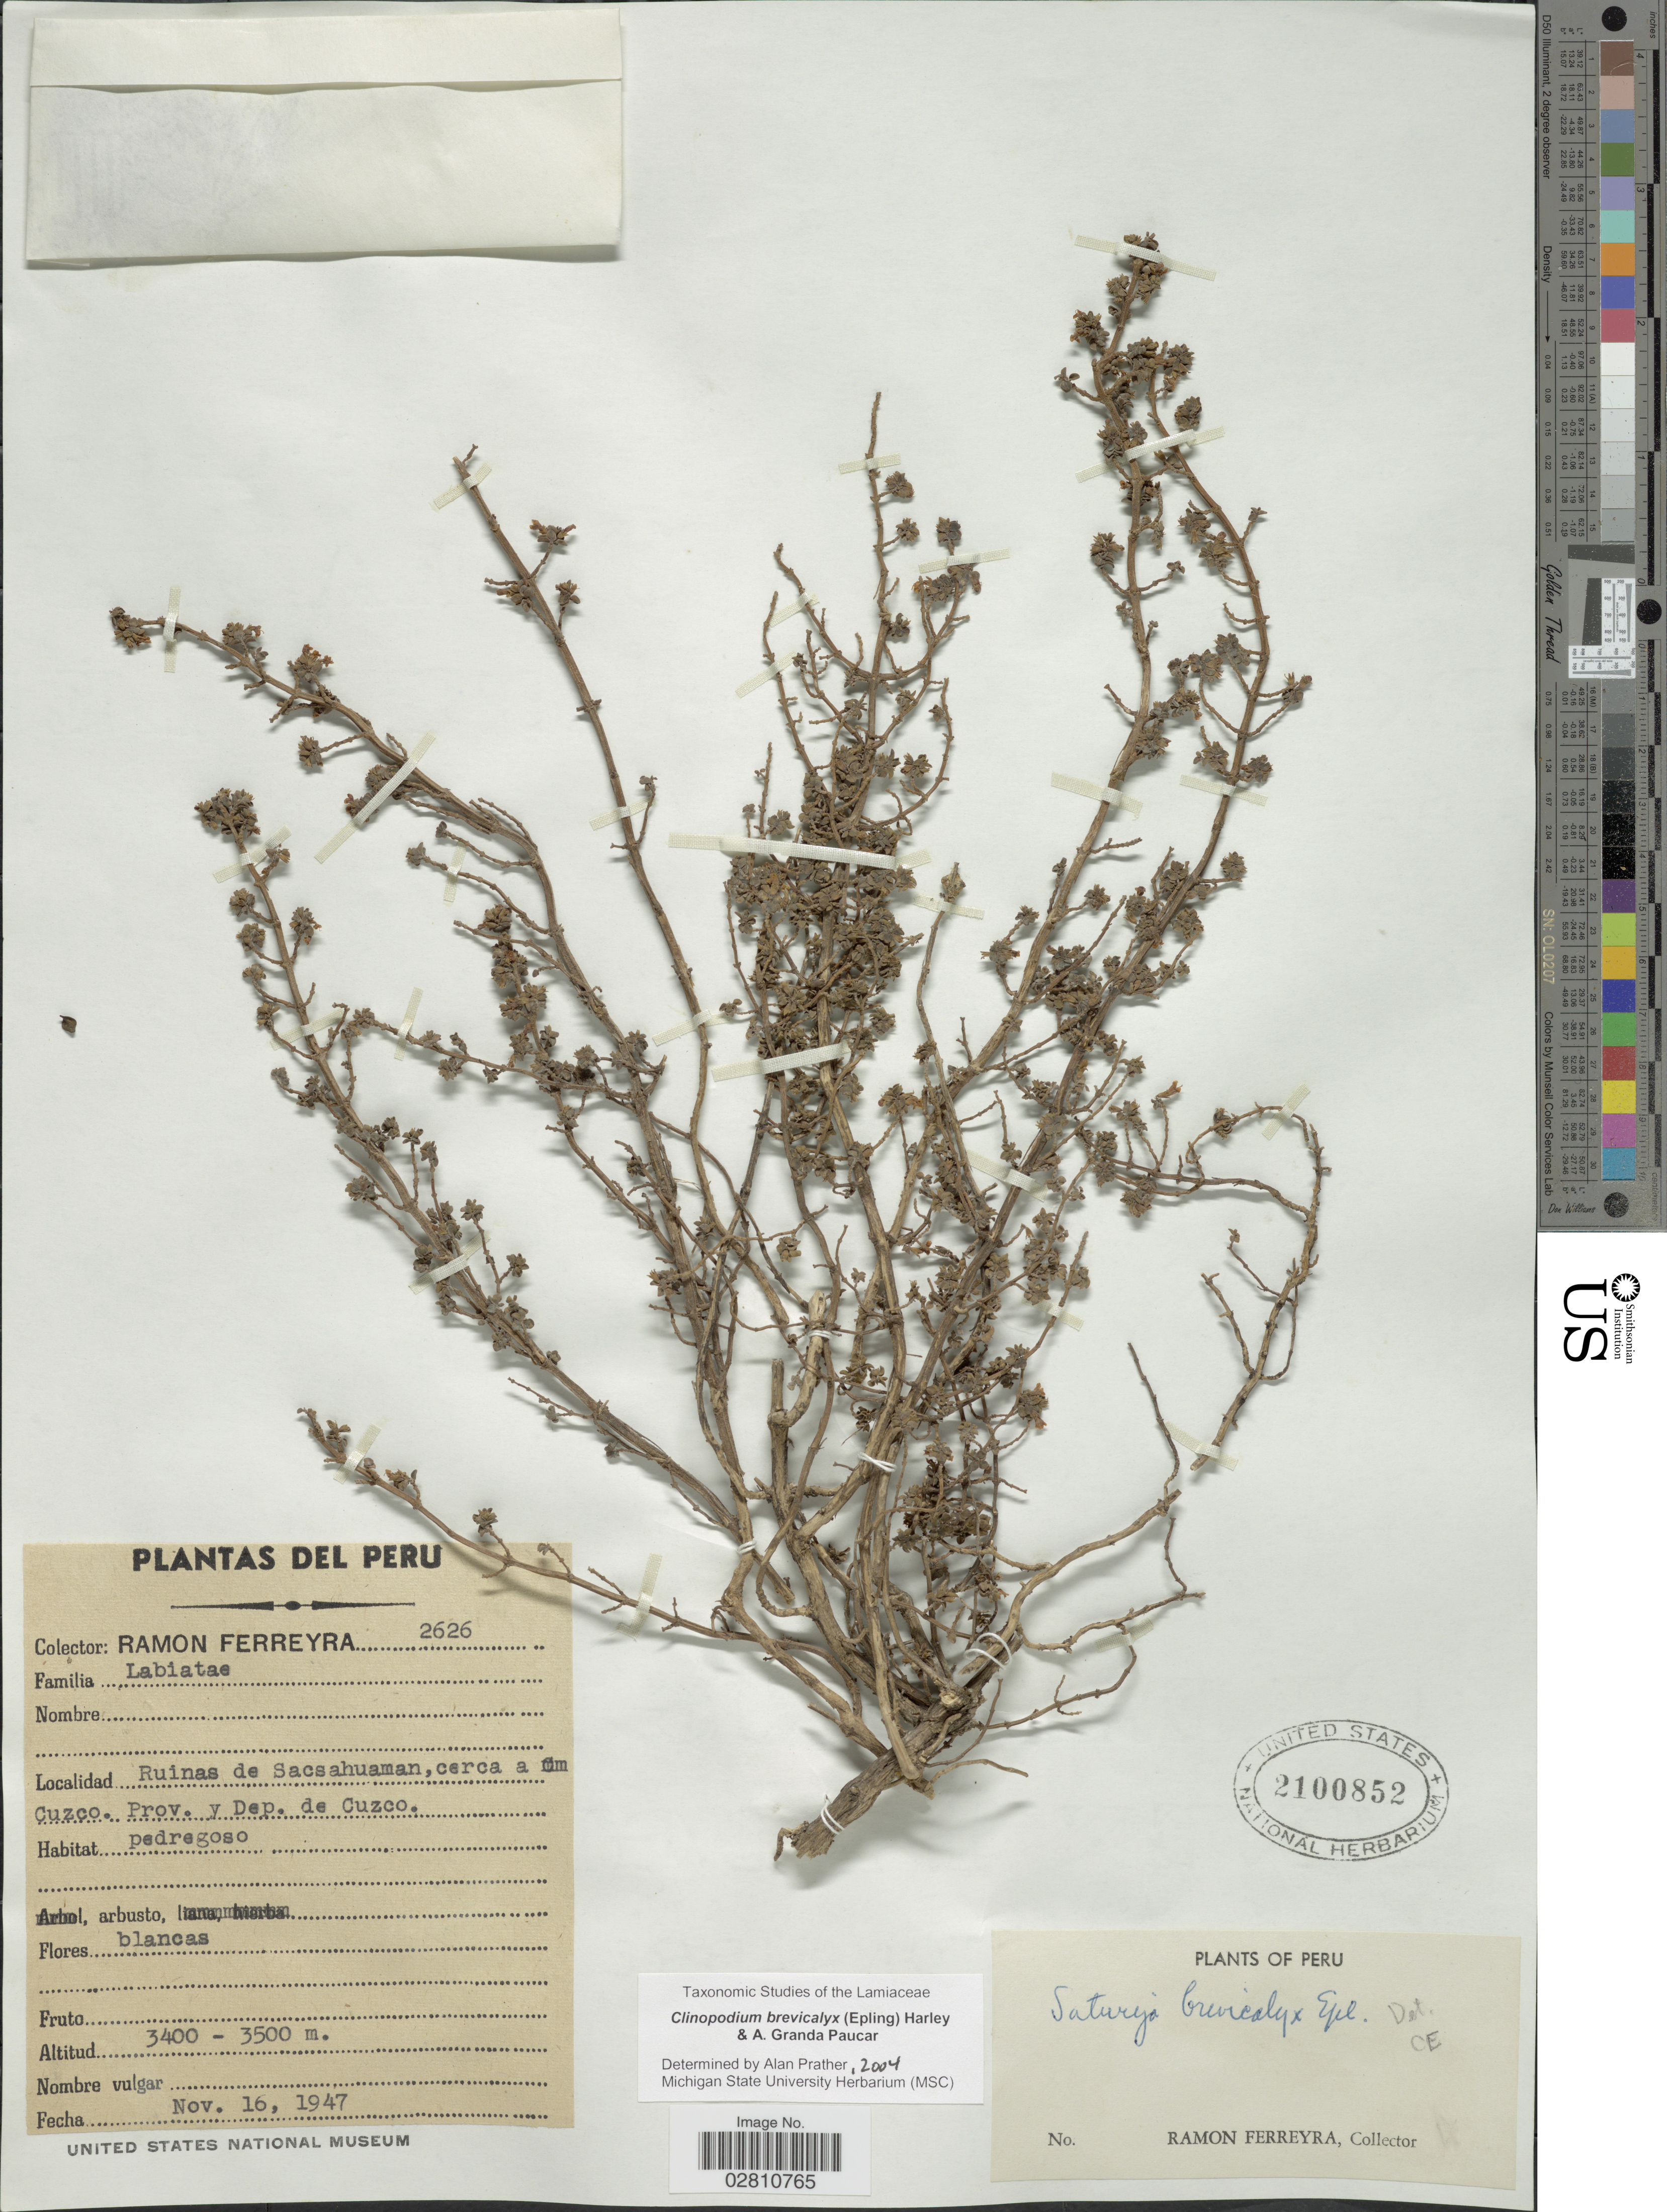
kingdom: Plantae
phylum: Tracheophyta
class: Magnoliopsida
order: Lamiales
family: Lamiaceae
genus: Clinopodium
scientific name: Clinopodium brevicalyx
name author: (Epling) Harley & A. Granda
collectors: R. A. Ferreyra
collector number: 2626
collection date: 1947-11-16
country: Peru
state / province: Cusco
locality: Ruinas de Sacsahuaman, cerca a Cuzco, Prov. y Dep. de Cuzco.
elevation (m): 3400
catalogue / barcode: US 2100852